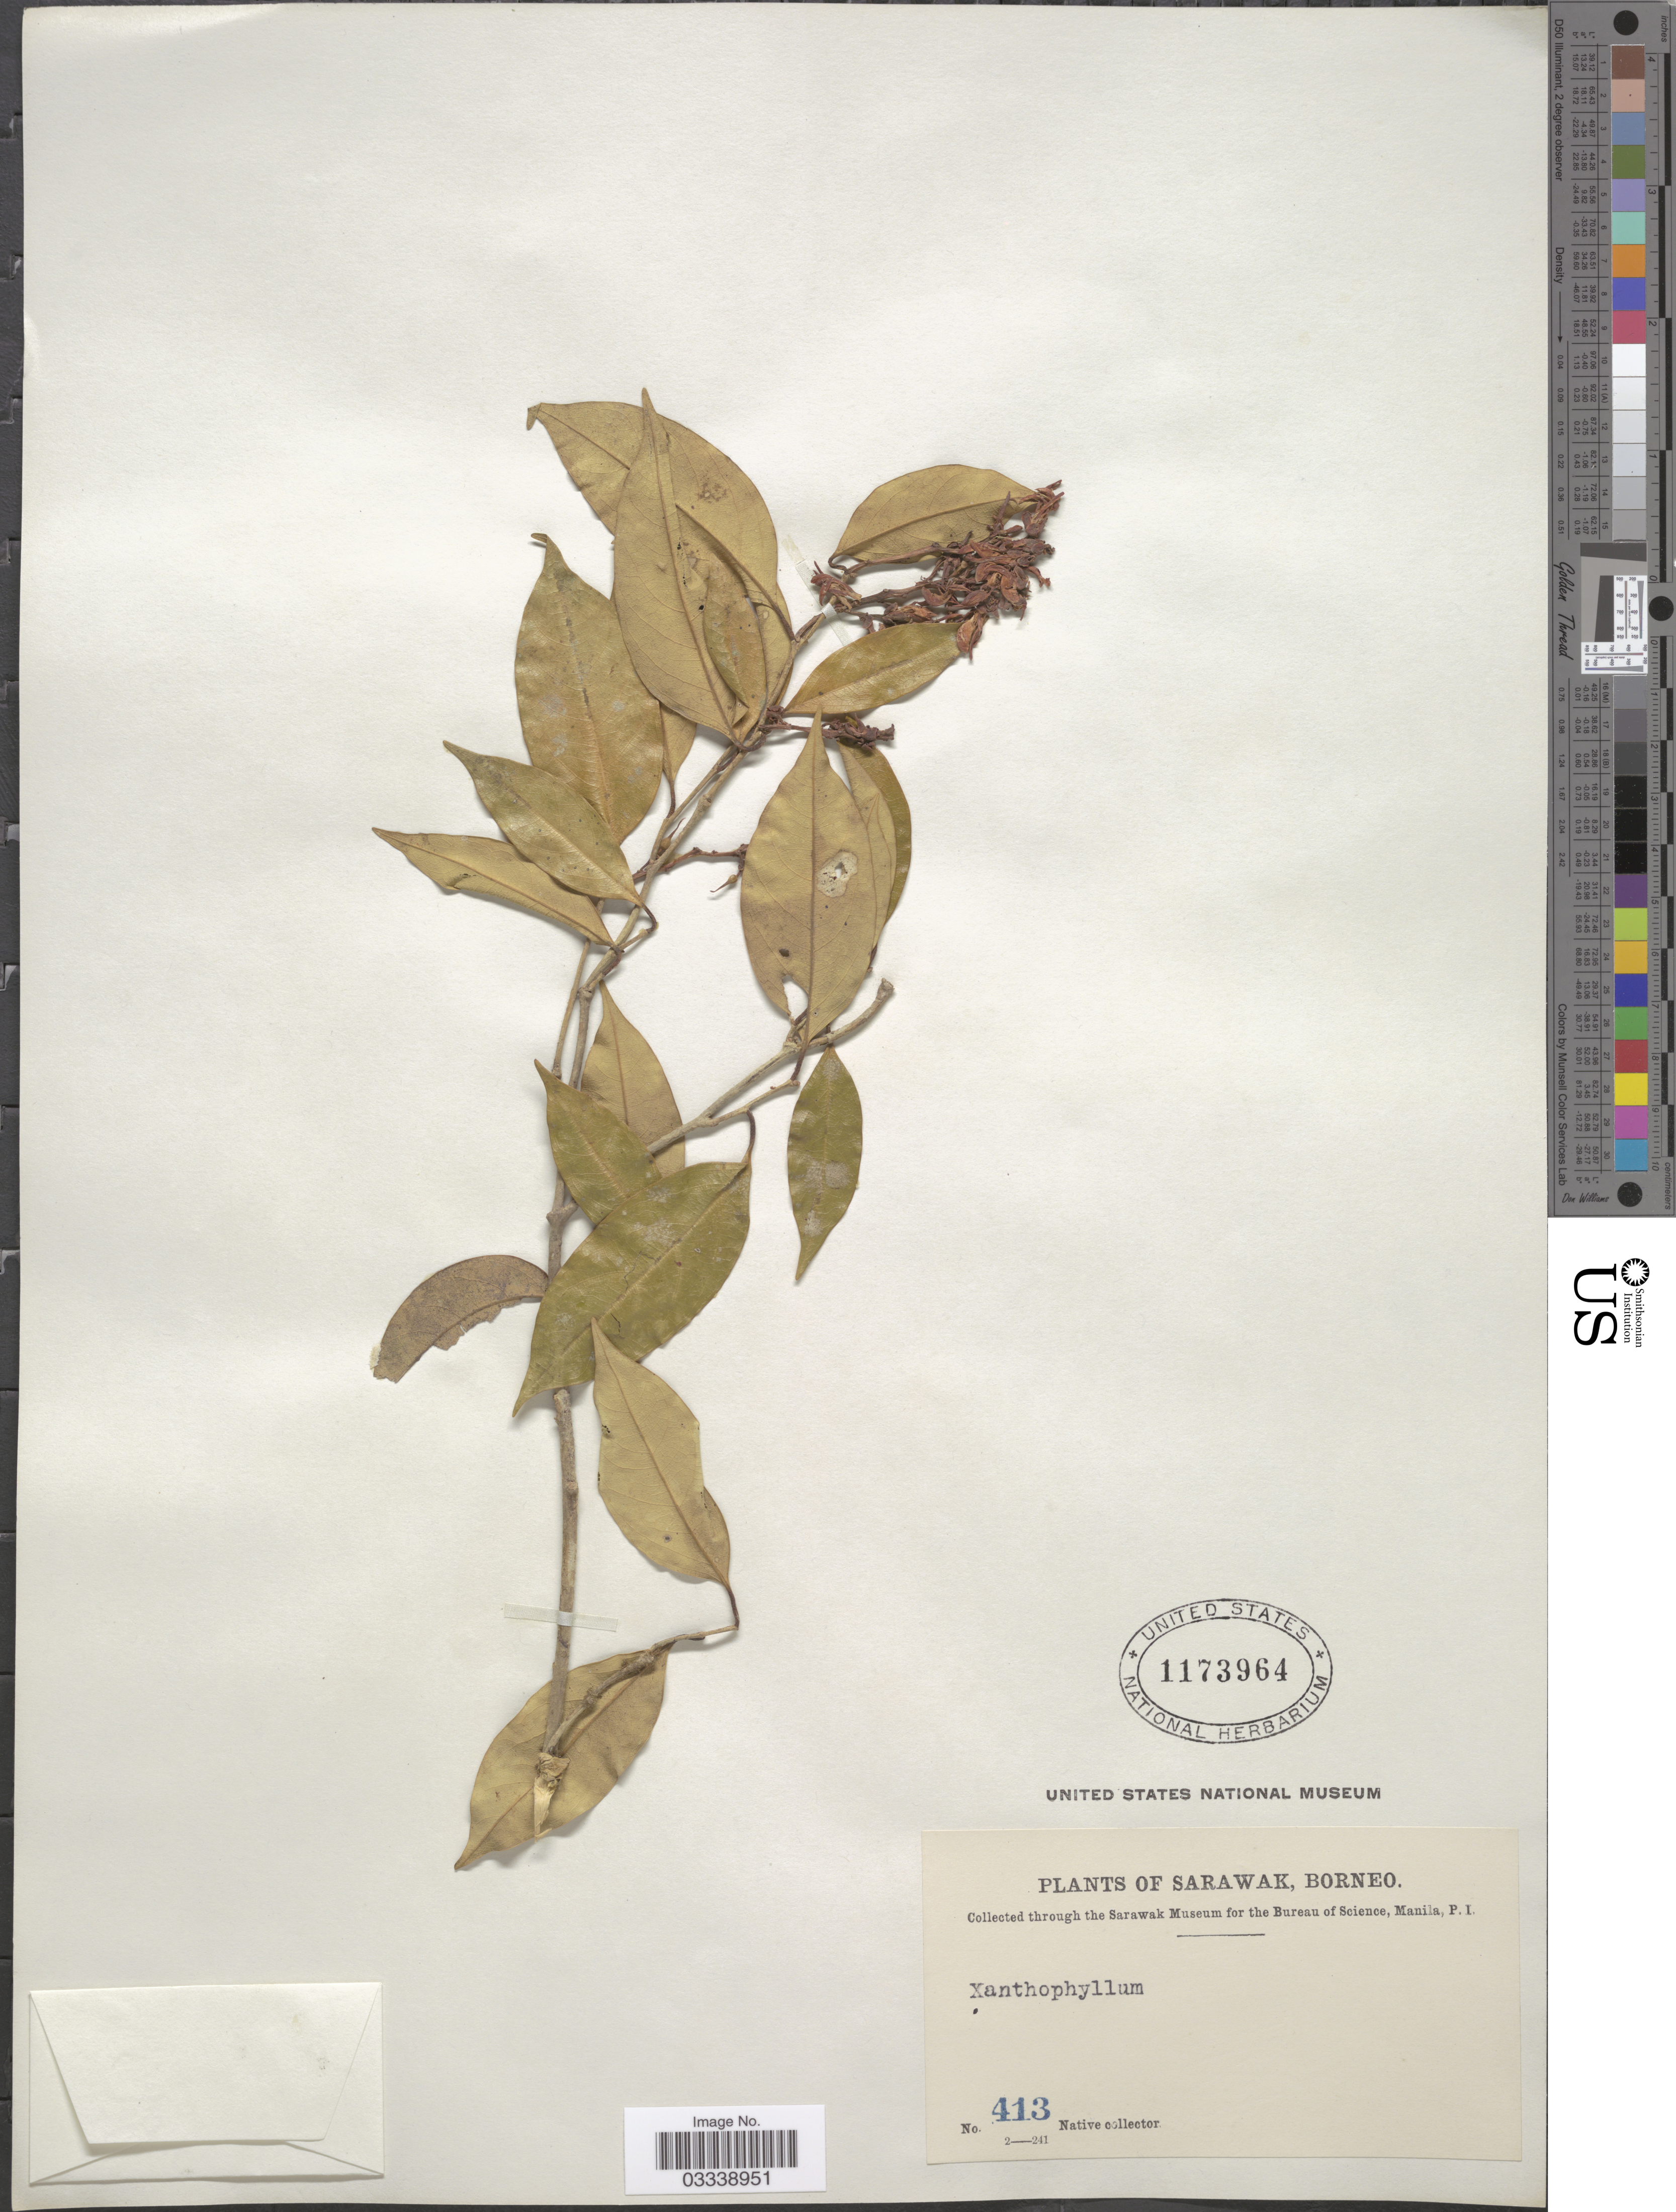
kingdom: Plantae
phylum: Tracheophyta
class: Magnoliopsida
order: Fabales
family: Polygalaceae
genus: Xanthophyllum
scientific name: Xanthophyllum sp.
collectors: Native collector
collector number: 413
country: Malaysia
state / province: Sarawak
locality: Borneo.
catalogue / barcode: US 1173964